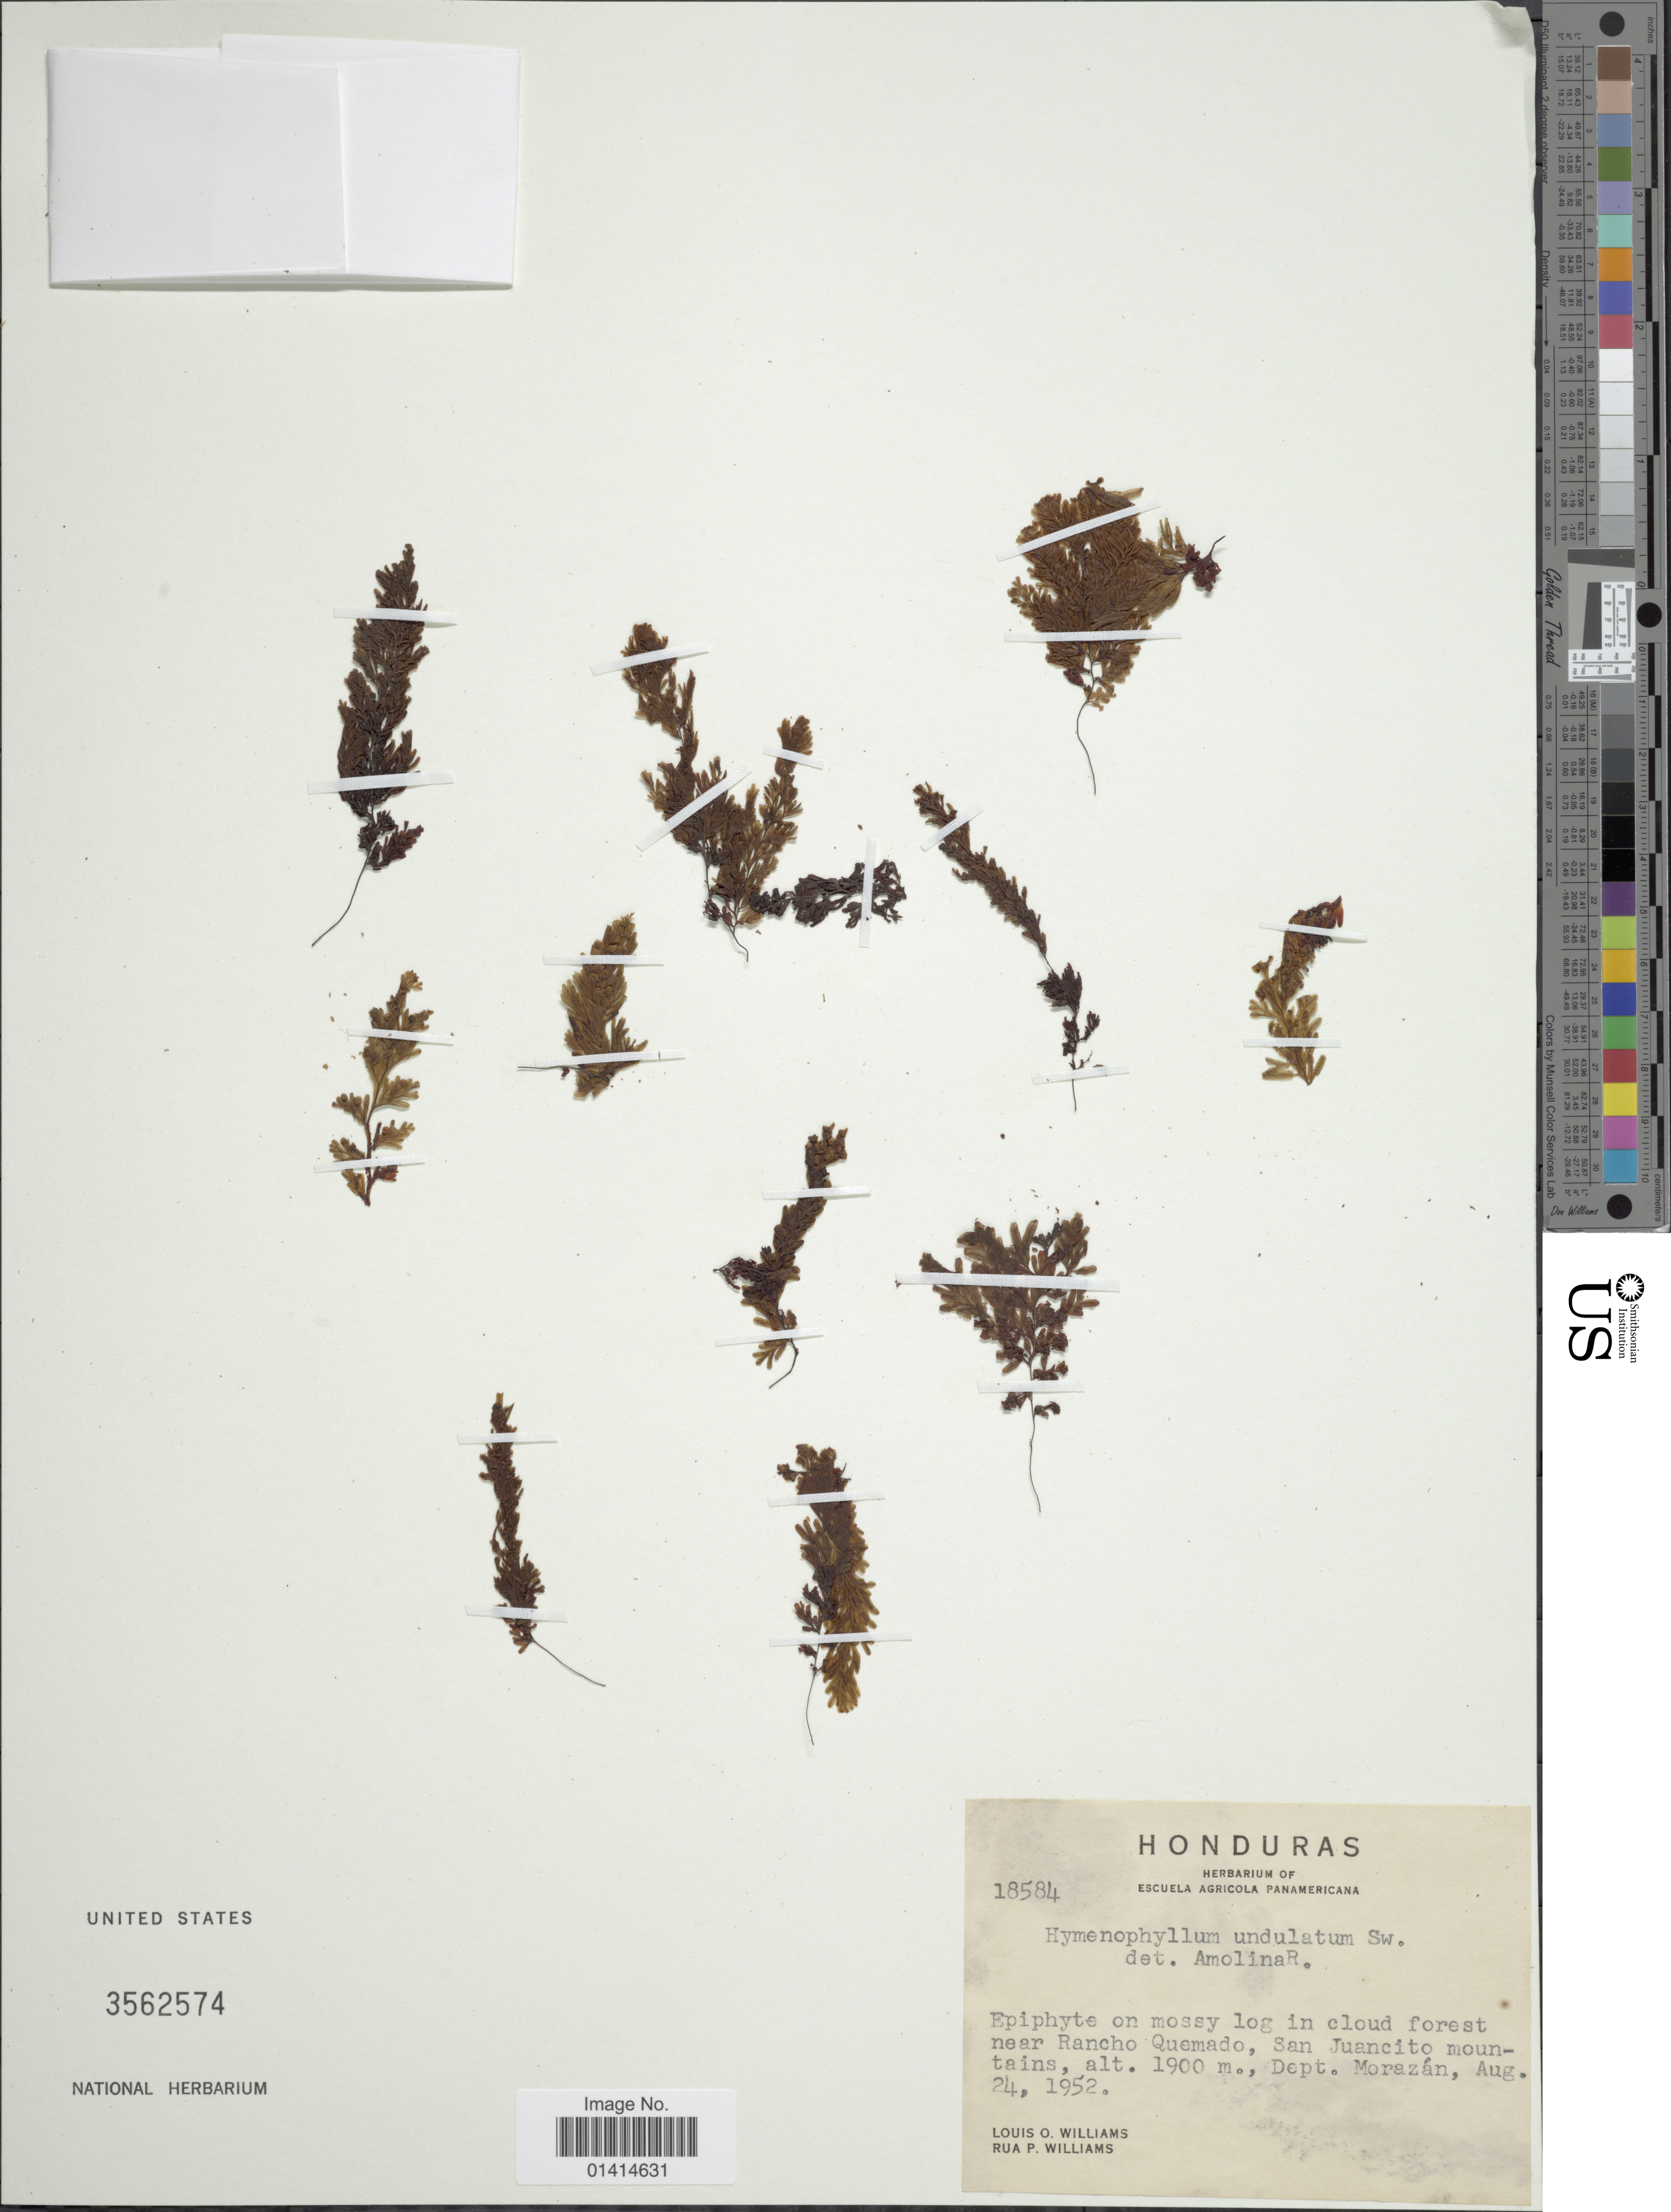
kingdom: Plantae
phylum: Tracheophyta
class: Polypodiopsida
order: Hymenophyllales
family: Hymenophyllaceae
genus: Hymenophyllum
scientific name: Hymenophyllum undulatum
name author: (Sw.) Sw.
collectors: L. O. Williams & R. P. Williams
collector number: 18584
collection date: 1952-08-24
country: Honduras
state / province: Fco. Morazán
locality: In cloud forest near Rancho Quemado, San Juancito mountains, Dept Morazán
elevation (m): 1900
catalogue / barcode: US 3562574